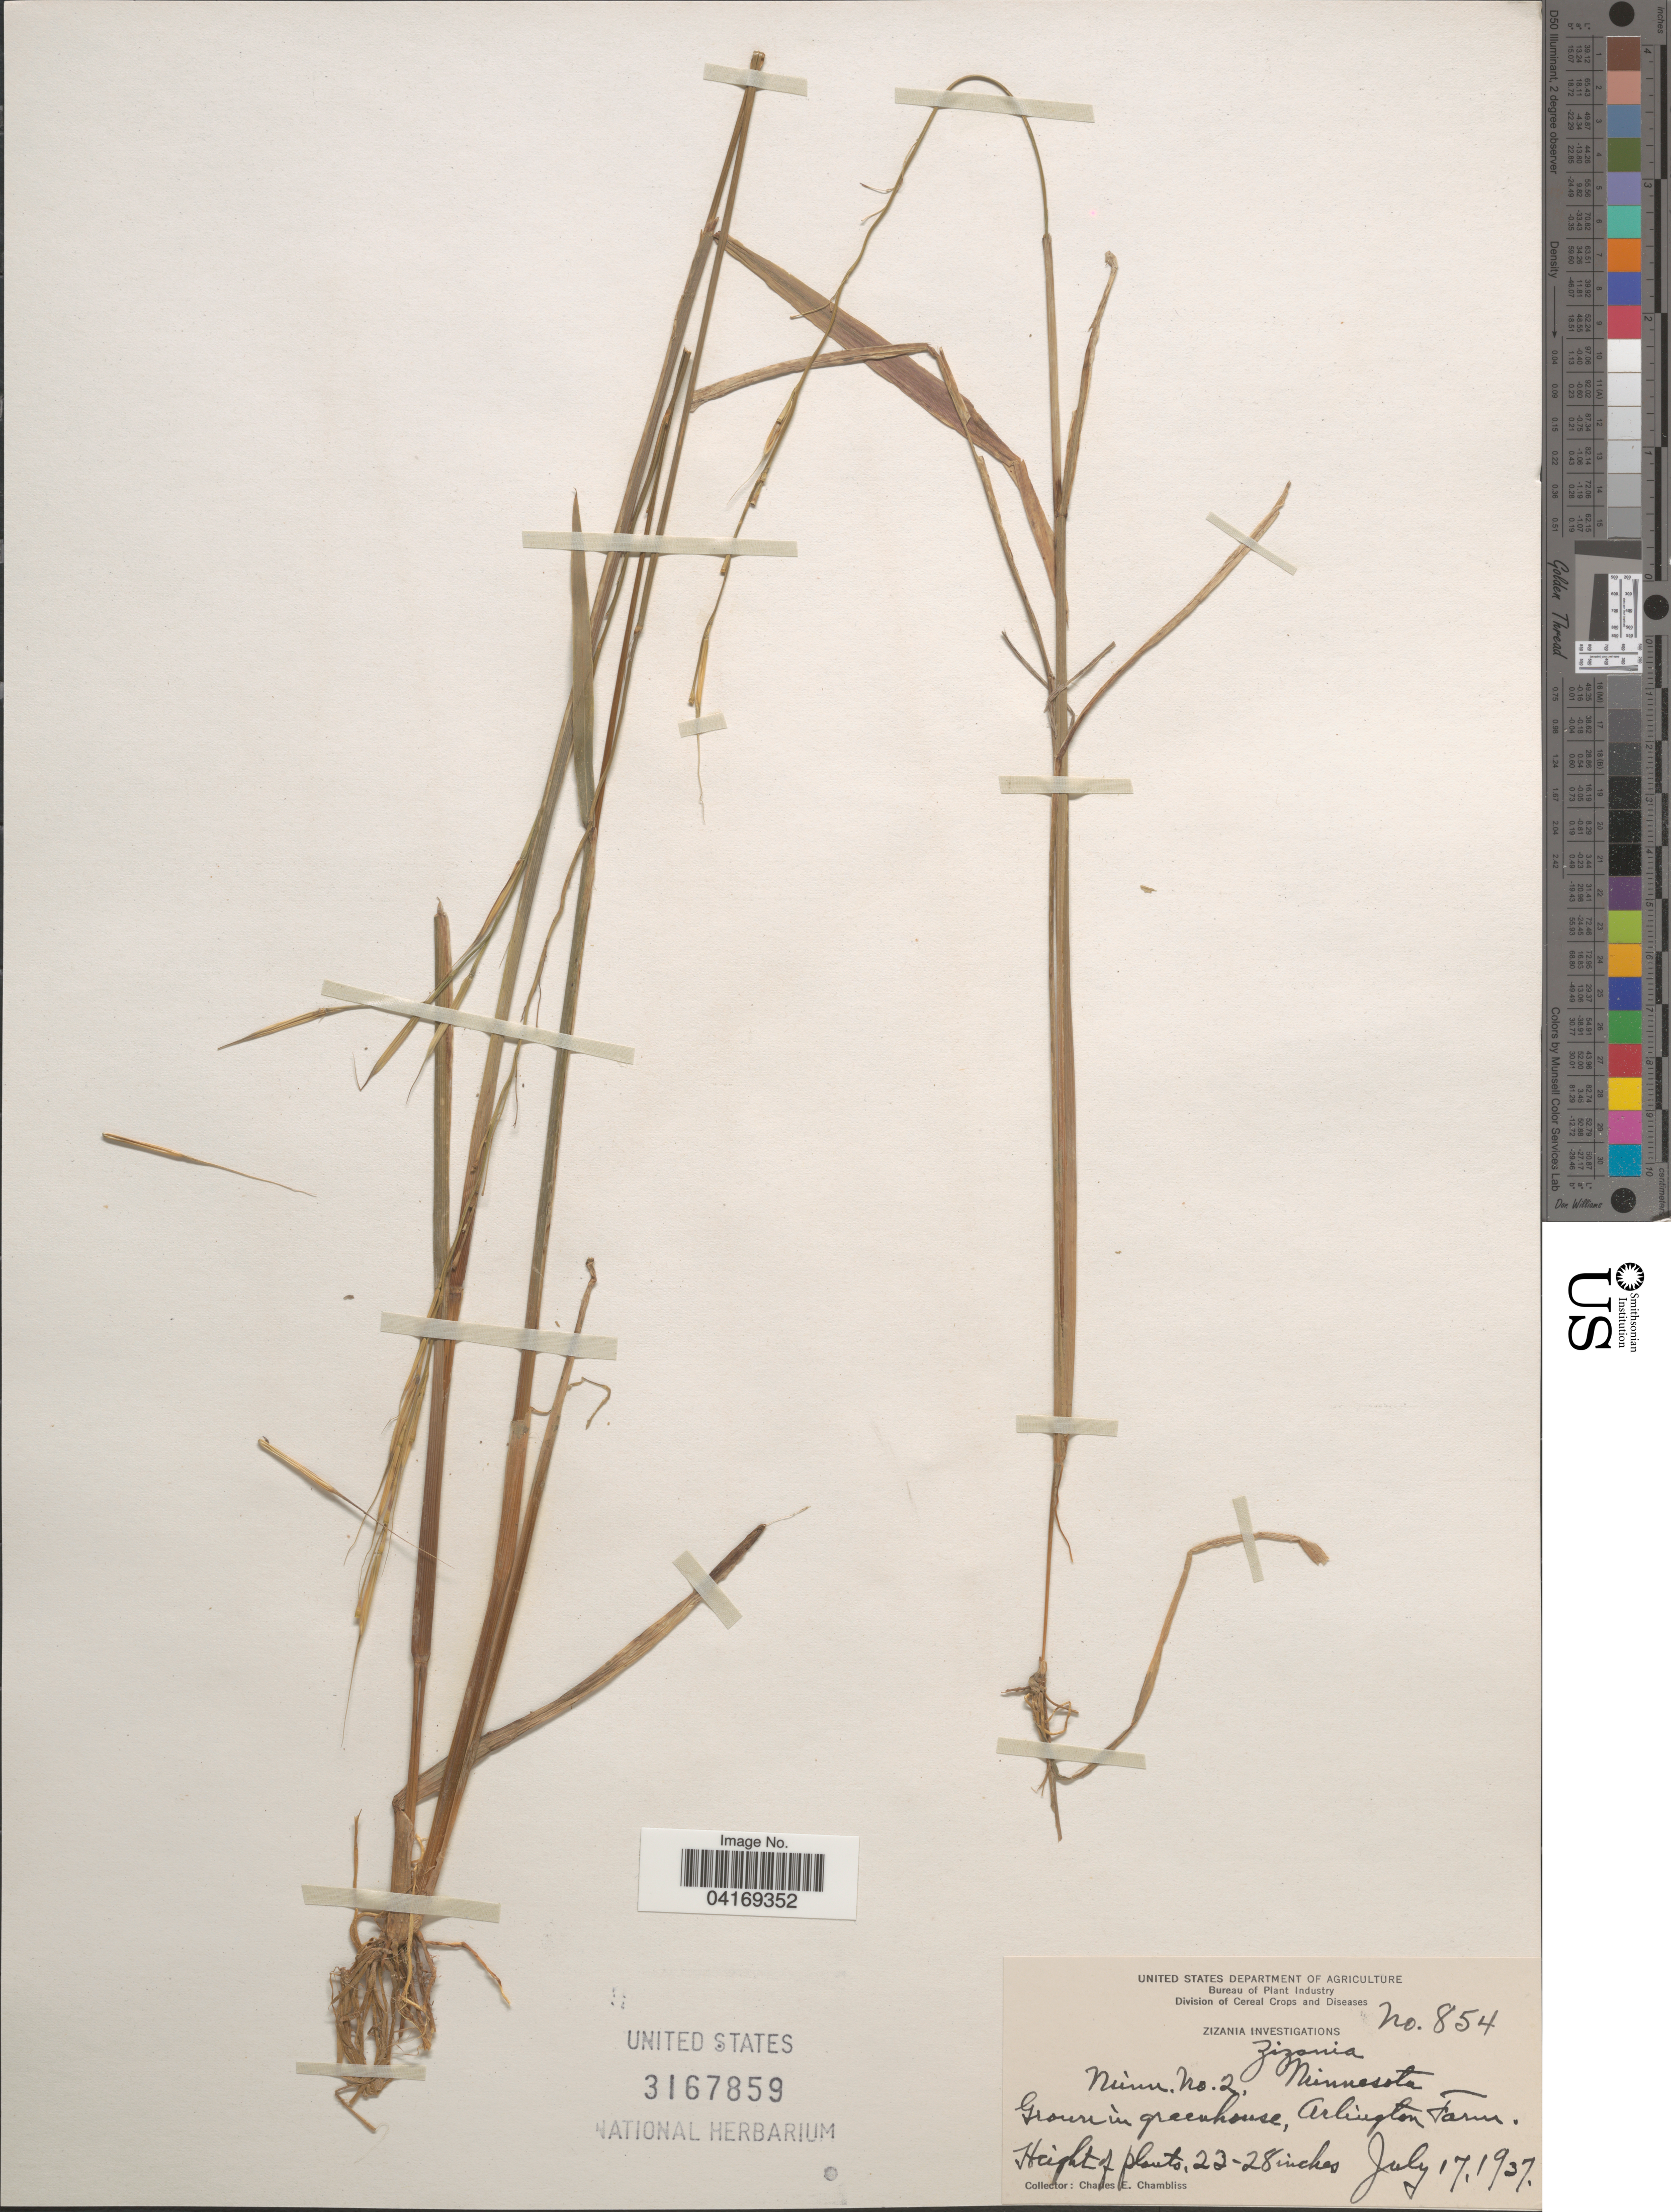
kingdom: Plantae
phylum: Tracheophyta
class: Liliopsida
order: Poales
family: Poaceae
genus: Zizania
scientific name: Zizania sp.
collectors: C. Chambliss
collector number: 854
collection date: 1937-07-17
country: United States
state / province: Virginia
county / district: Arlington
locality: In greenhouse, Arlington Farm.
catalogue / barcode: US 3167859